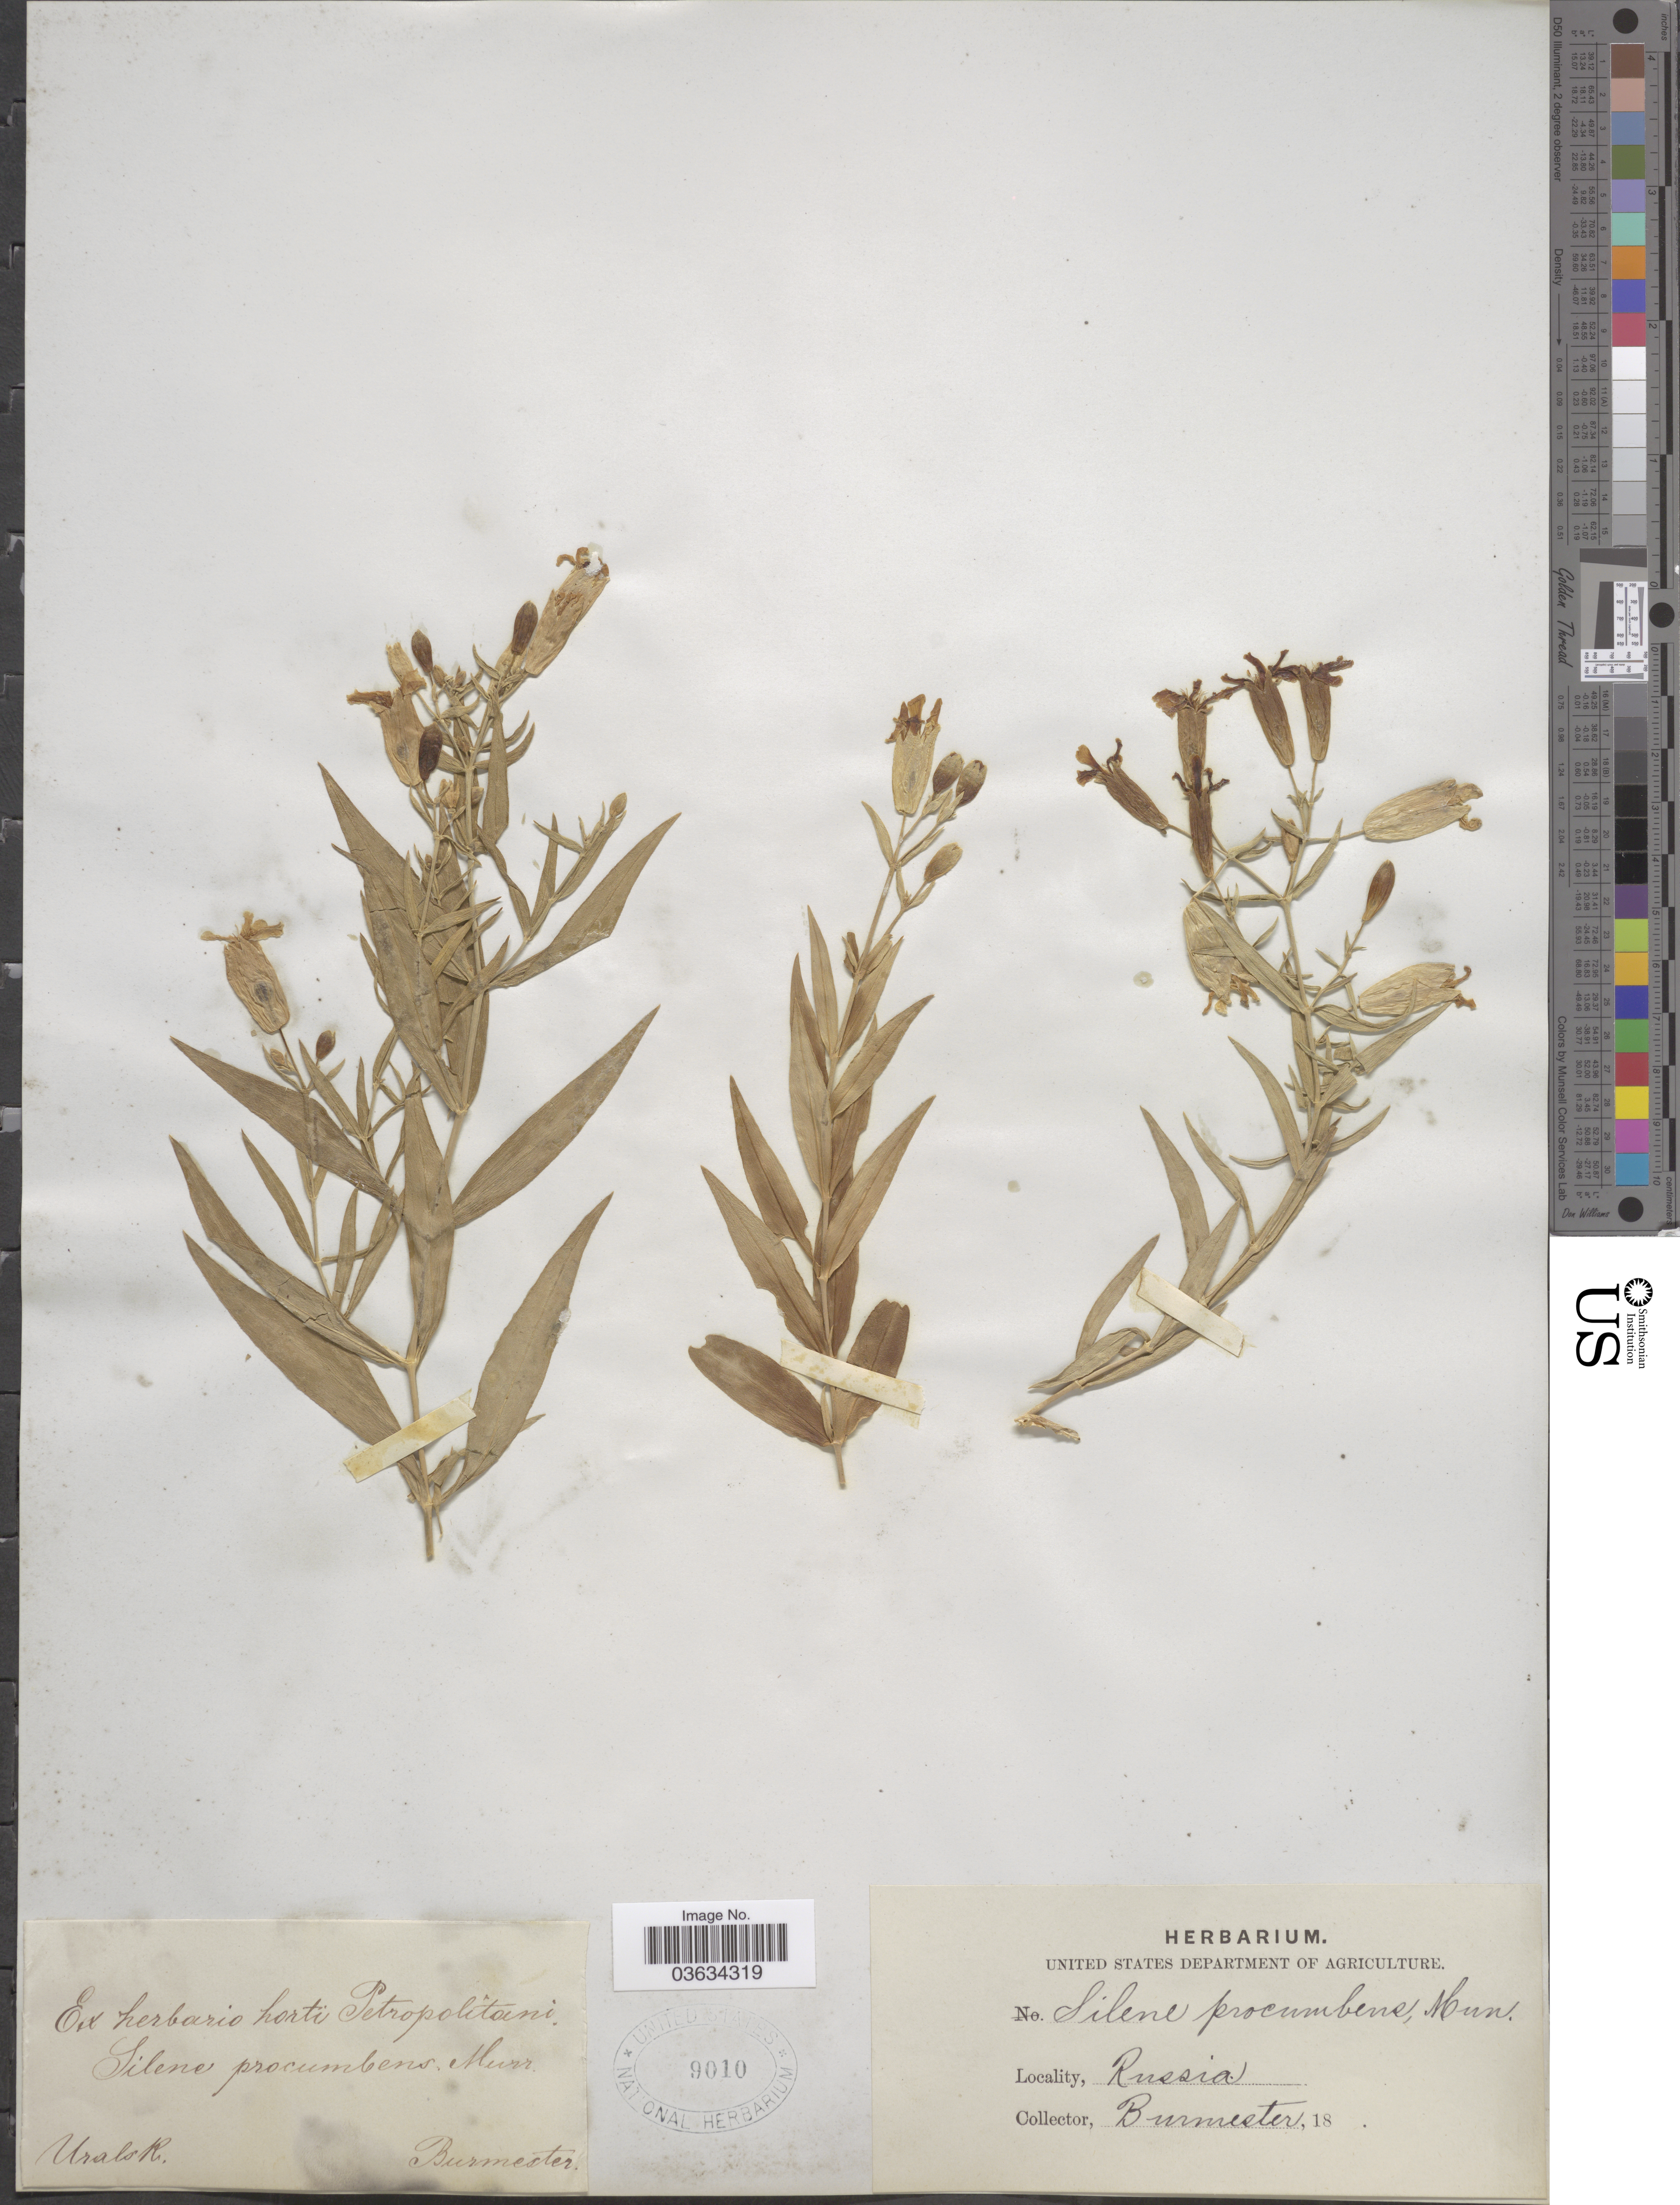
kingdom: Plantae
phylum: Tracheophyta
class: Magnoliopsida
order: Caryophyllales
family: Caryophyllaceae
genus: Silene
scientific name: Silene procumbens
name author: Murray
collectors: Burmester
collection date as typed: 18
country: Russian Federation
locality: Uralsk.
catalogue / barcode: US 9010